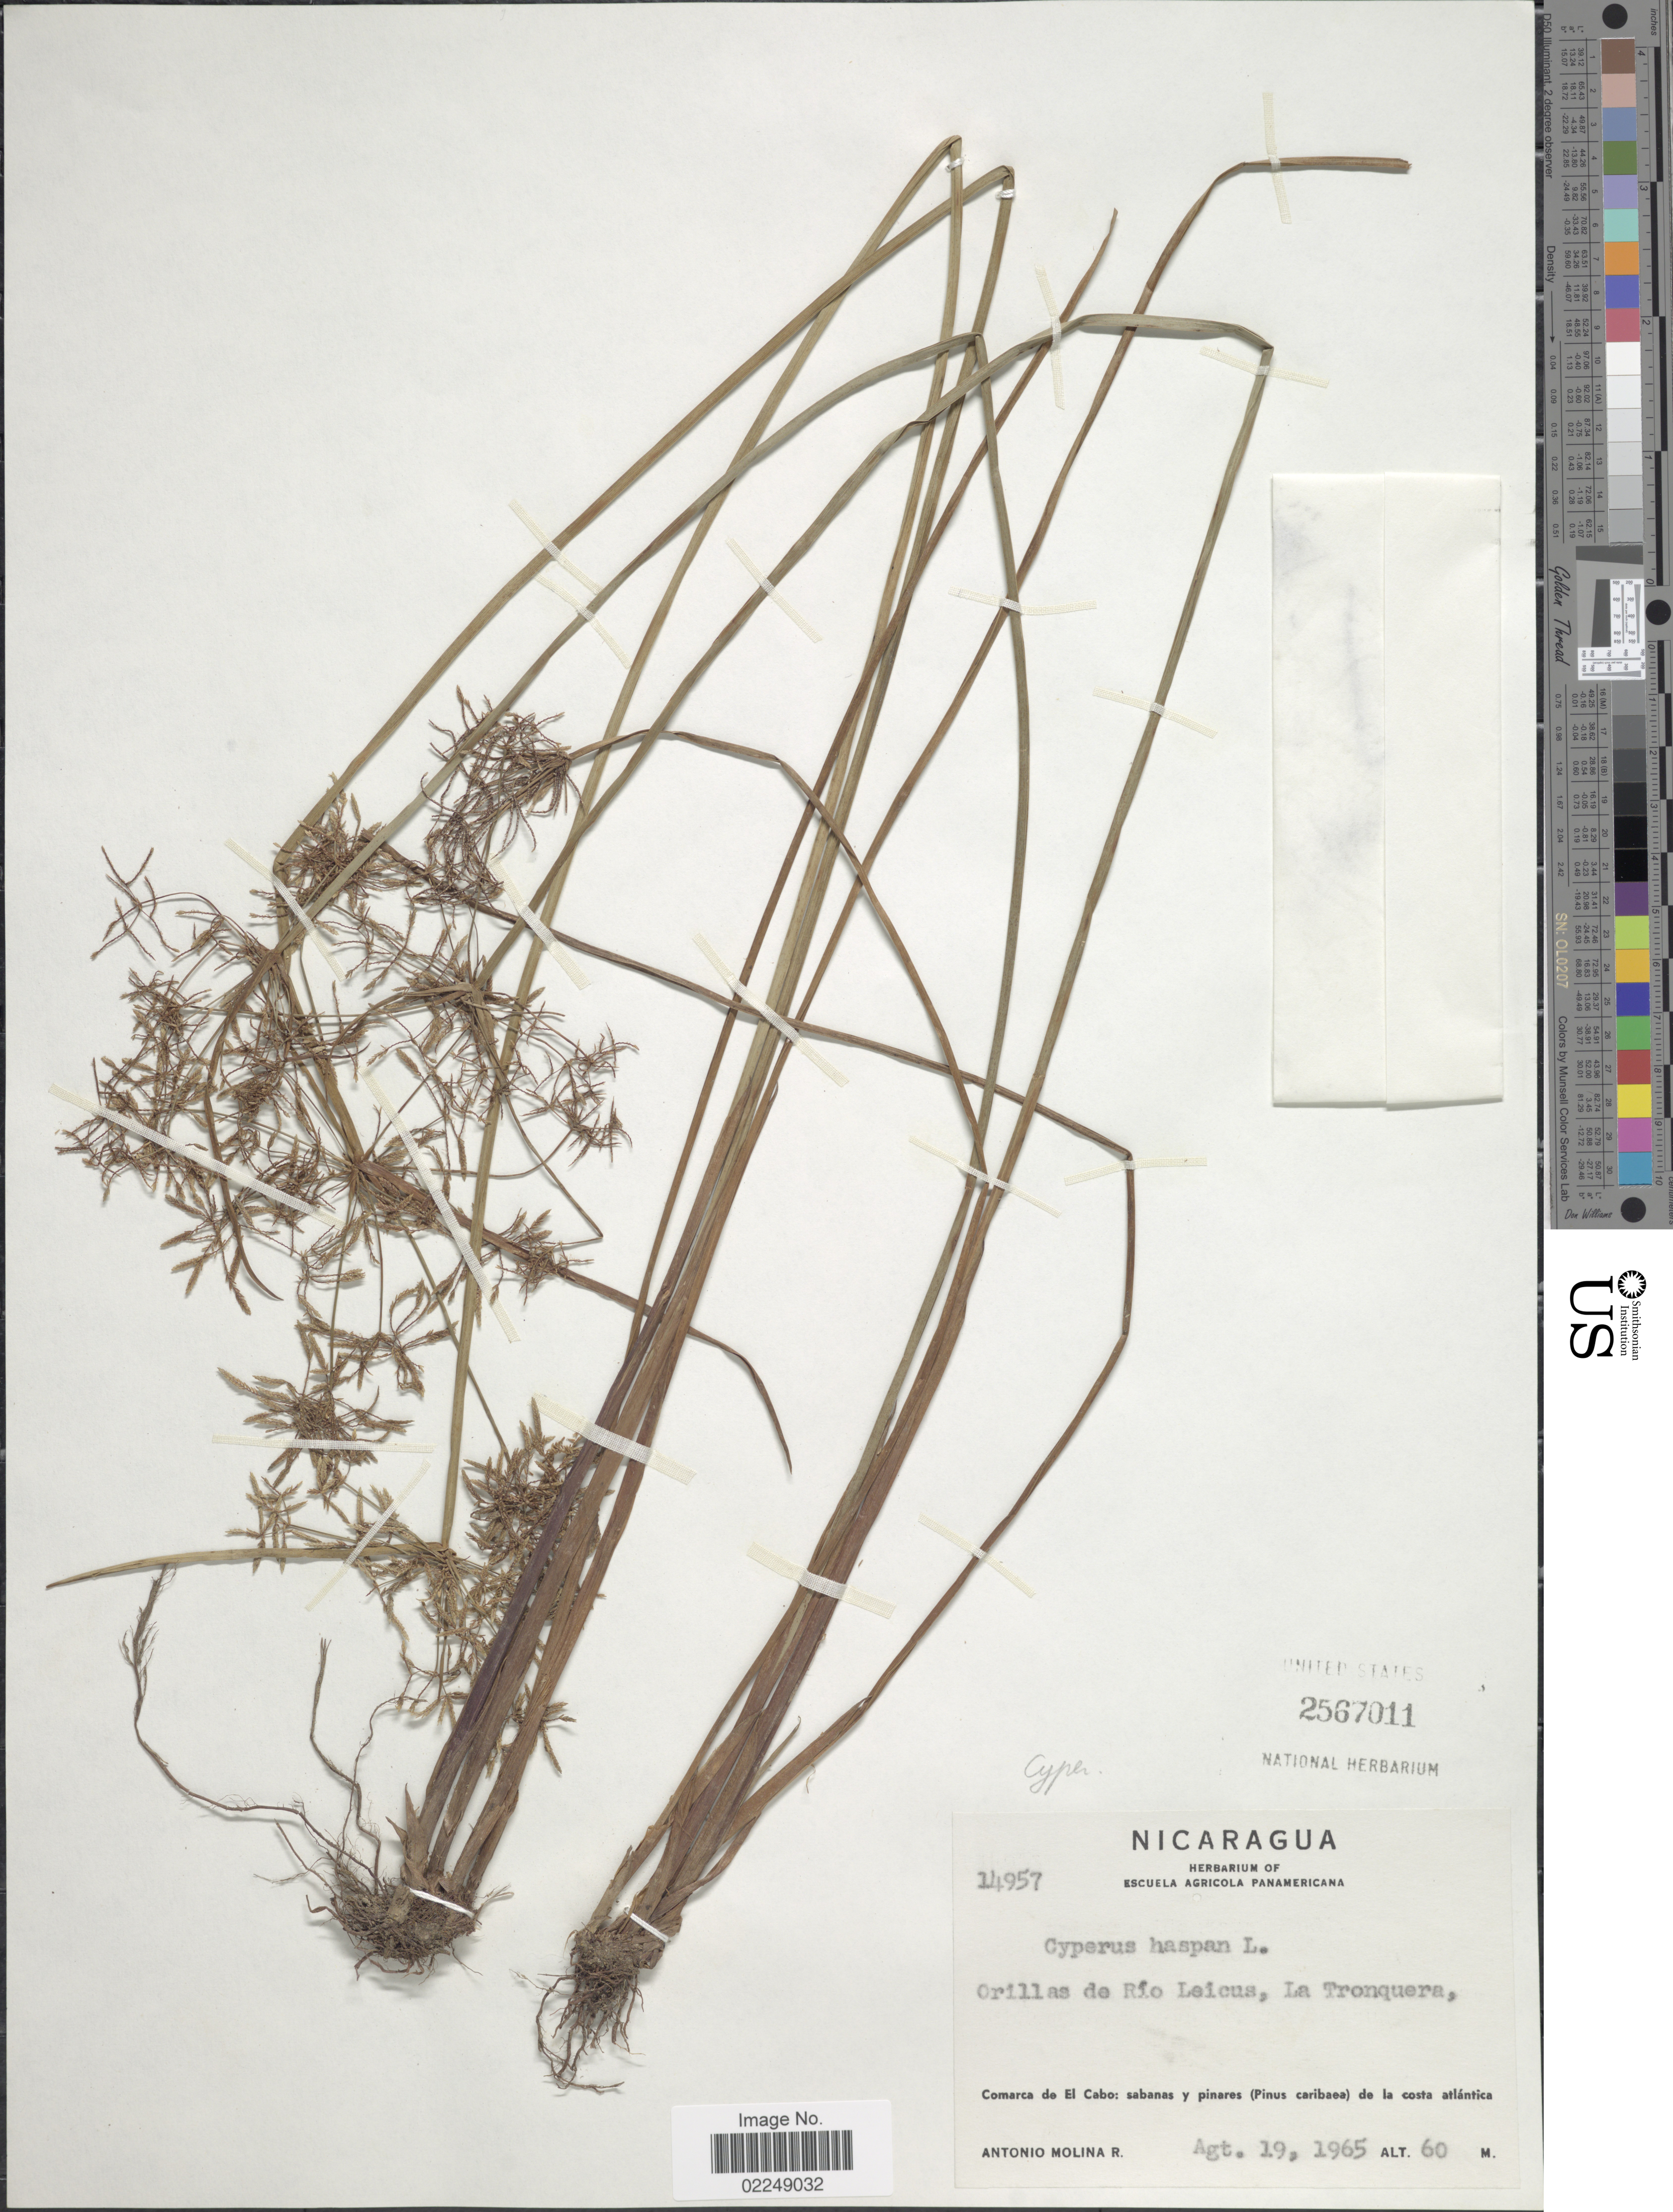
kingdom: Plantae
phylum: Tracheophyta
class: Liliopsida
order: Poales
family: Cyperaceae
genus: Cyperus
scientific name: Cyperus haspan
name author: L.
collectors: A. Molina R.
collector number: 14957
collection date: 1965-08-19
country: Nicaragua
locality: Comarco de El Cabo: sabanas y pinares (pinus caribaea) de la costa atlantica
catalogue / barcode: US 2567011